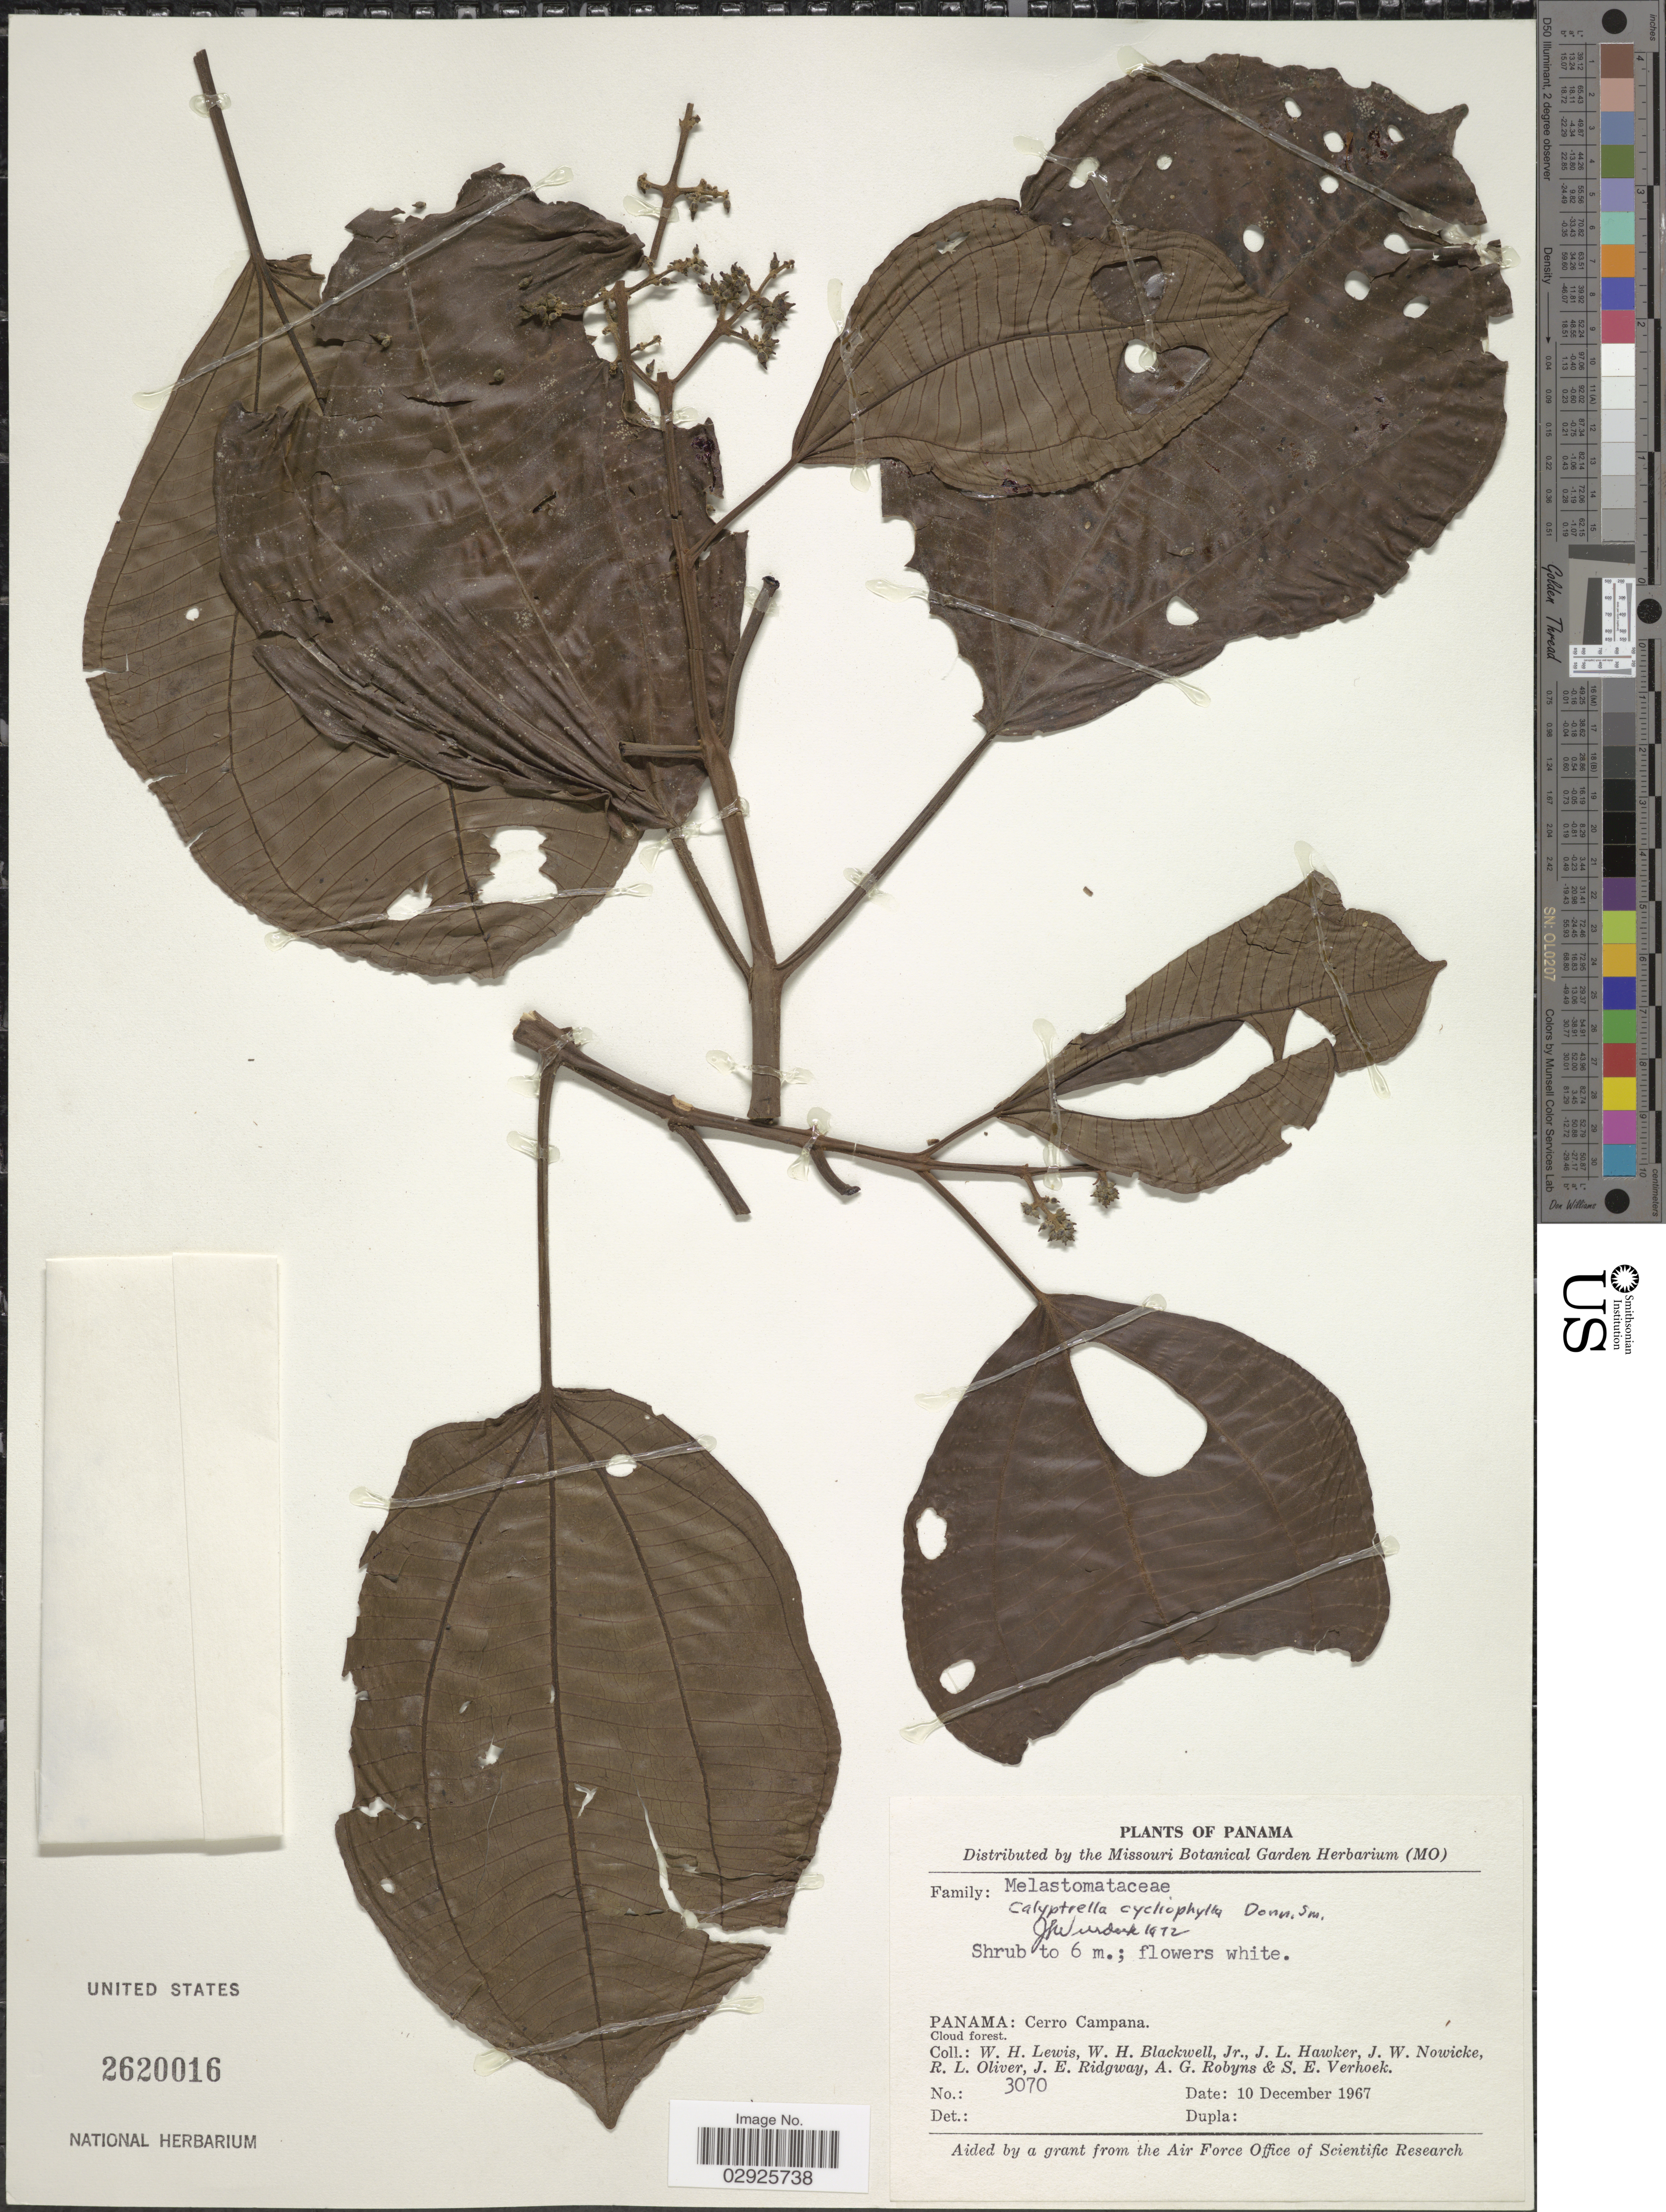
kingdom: Plantae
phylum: Tracheophyta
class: Magnoliopsida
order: Myrtales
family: Melastomataceae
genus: Graffenrieda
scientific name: Graffenrieda galeottii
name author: (Naudin) L.O. Williams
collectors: W. H. Lewis, W. H. Blackwell, J. L. Hawker, J. W. Nowicke & et al.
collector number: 3070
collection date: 1967-12-10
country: Panama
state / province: Panamá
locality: Cerro Campana.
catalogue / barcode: US 2620016